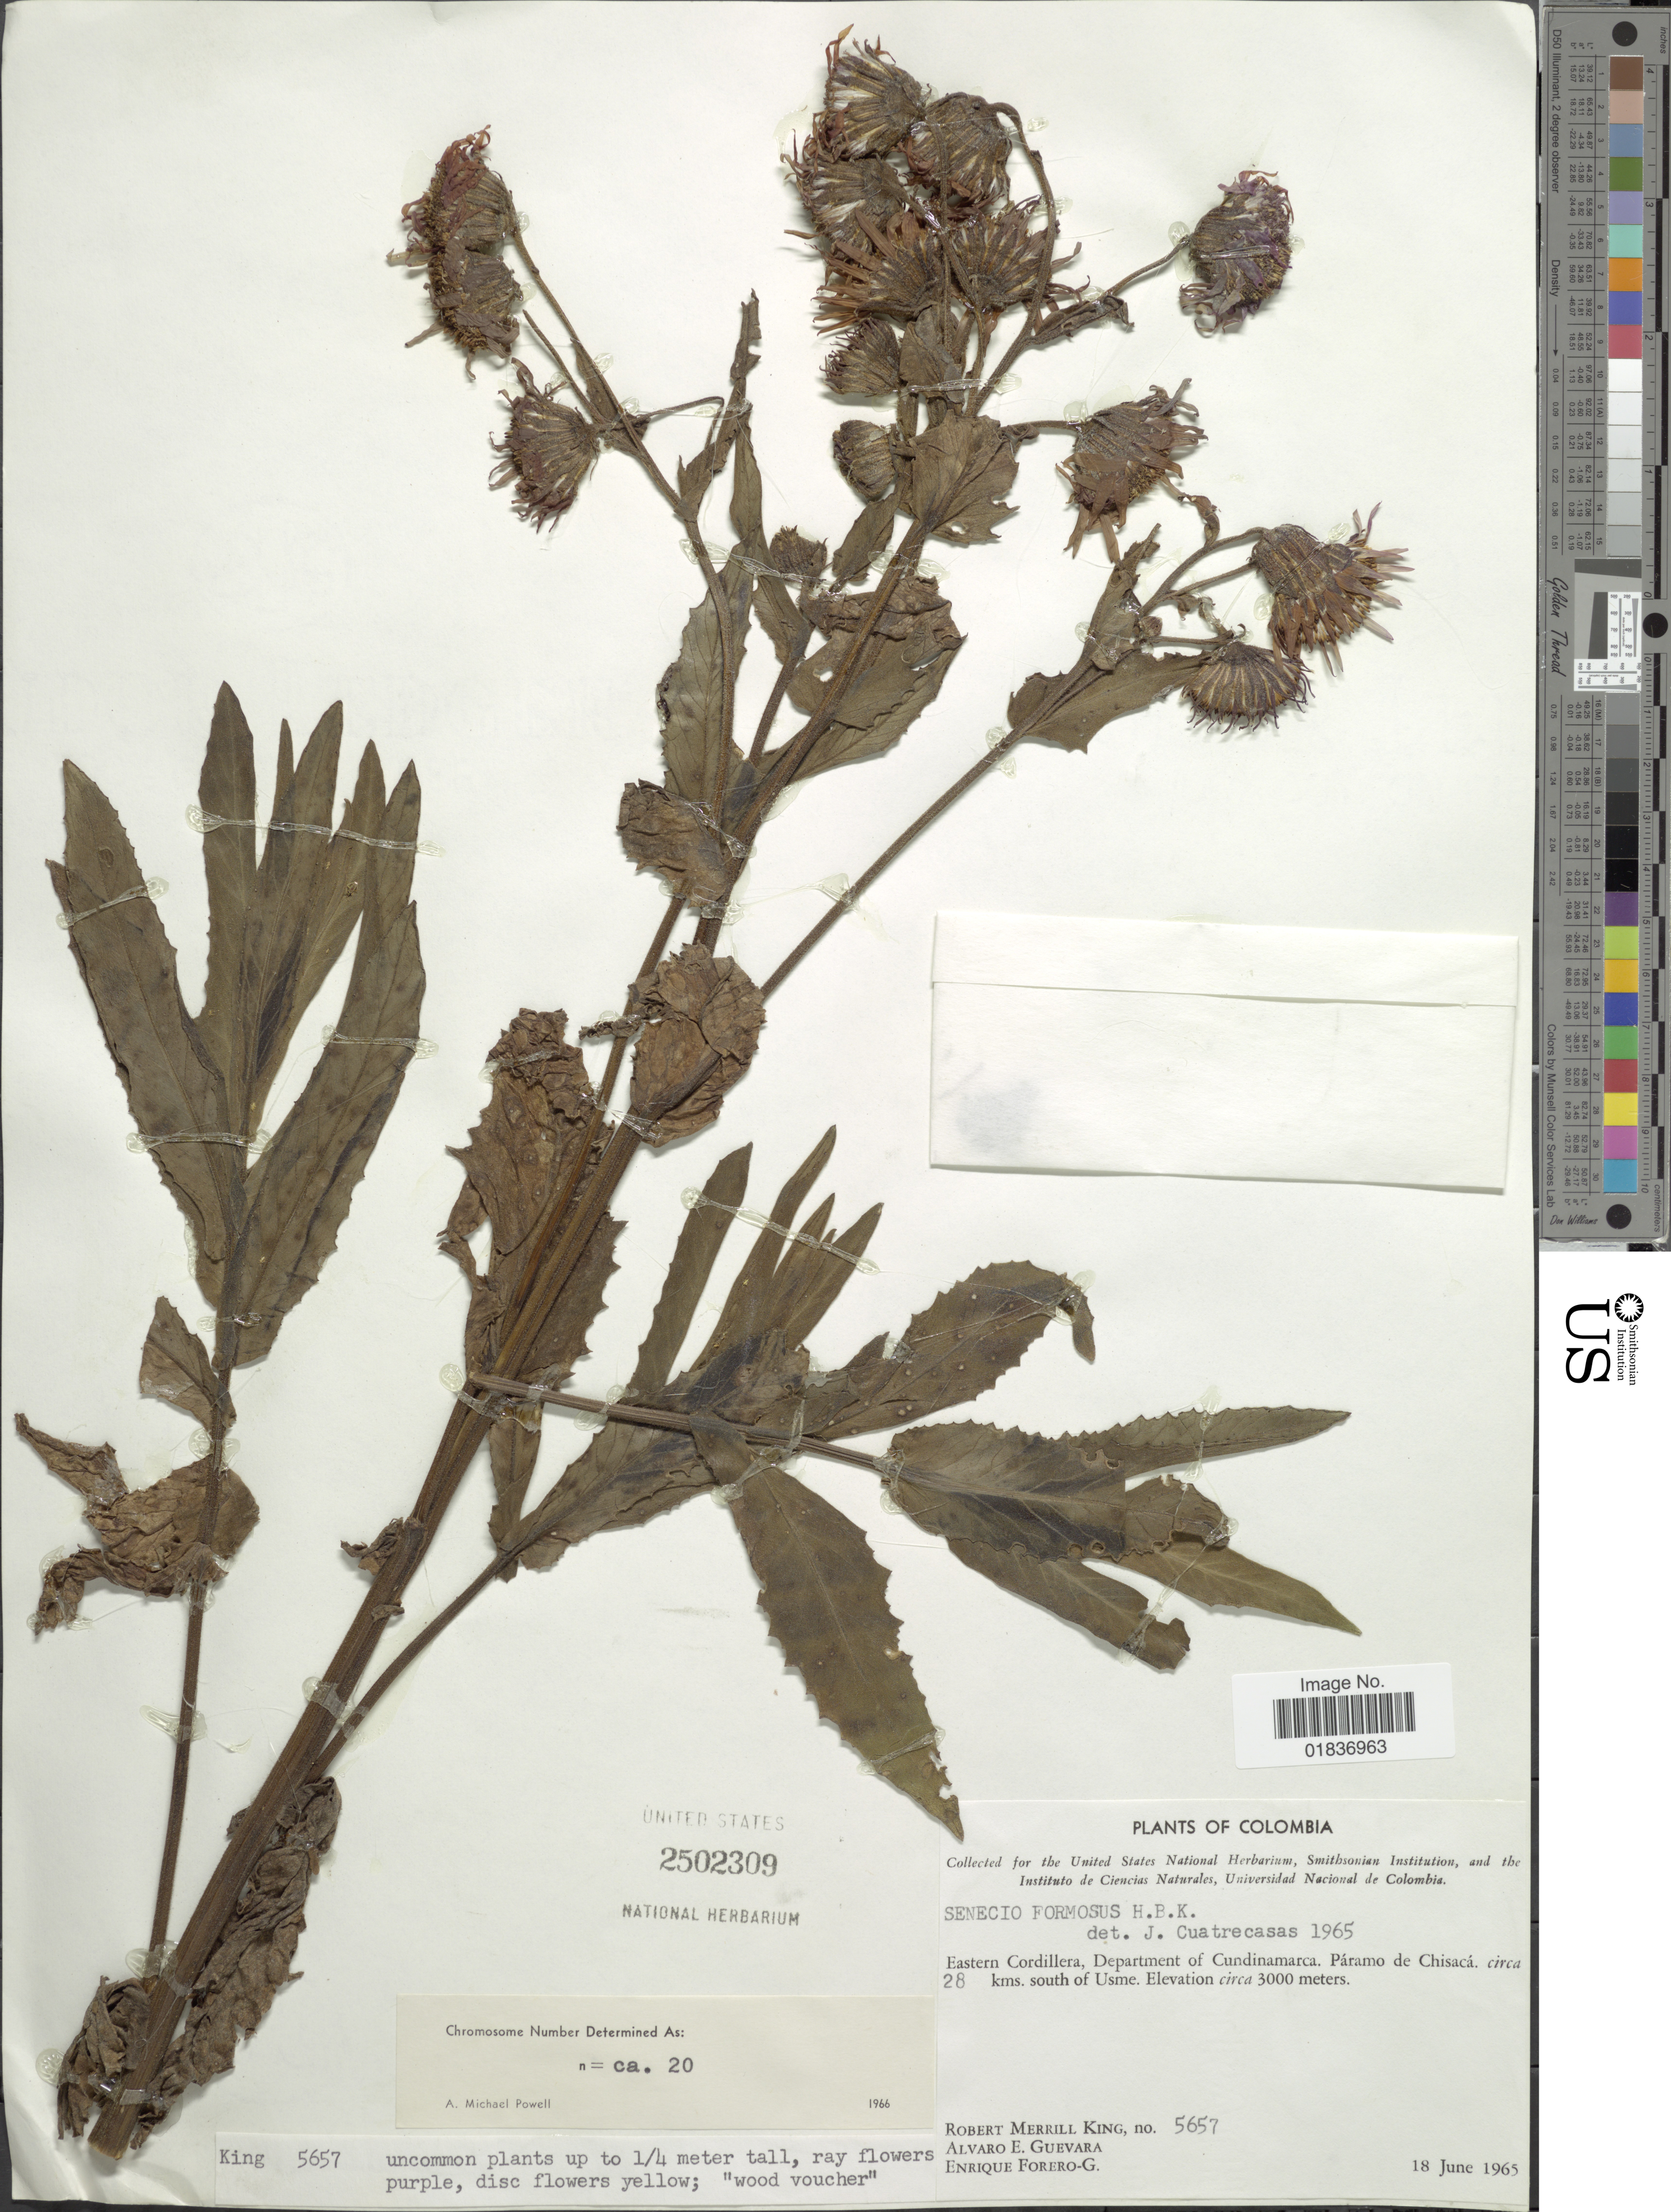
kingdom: Plantae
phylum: Tracheophyta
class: Magnoliopsida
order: Asterales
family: Asteraceae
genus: Senecio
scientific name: Senecio wedglacialis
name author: Cuatrec.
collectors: R. M. King, A. E. Guevara & E. Forero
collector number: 5657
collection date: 1965-06-18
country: Colombia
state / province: Cundinamarca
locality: Eastern Cordillera. Department of Cundinamarca. Paramo de Chisava, circa 28 kms. south of Usme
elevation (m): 3000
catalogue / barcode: US 2502309